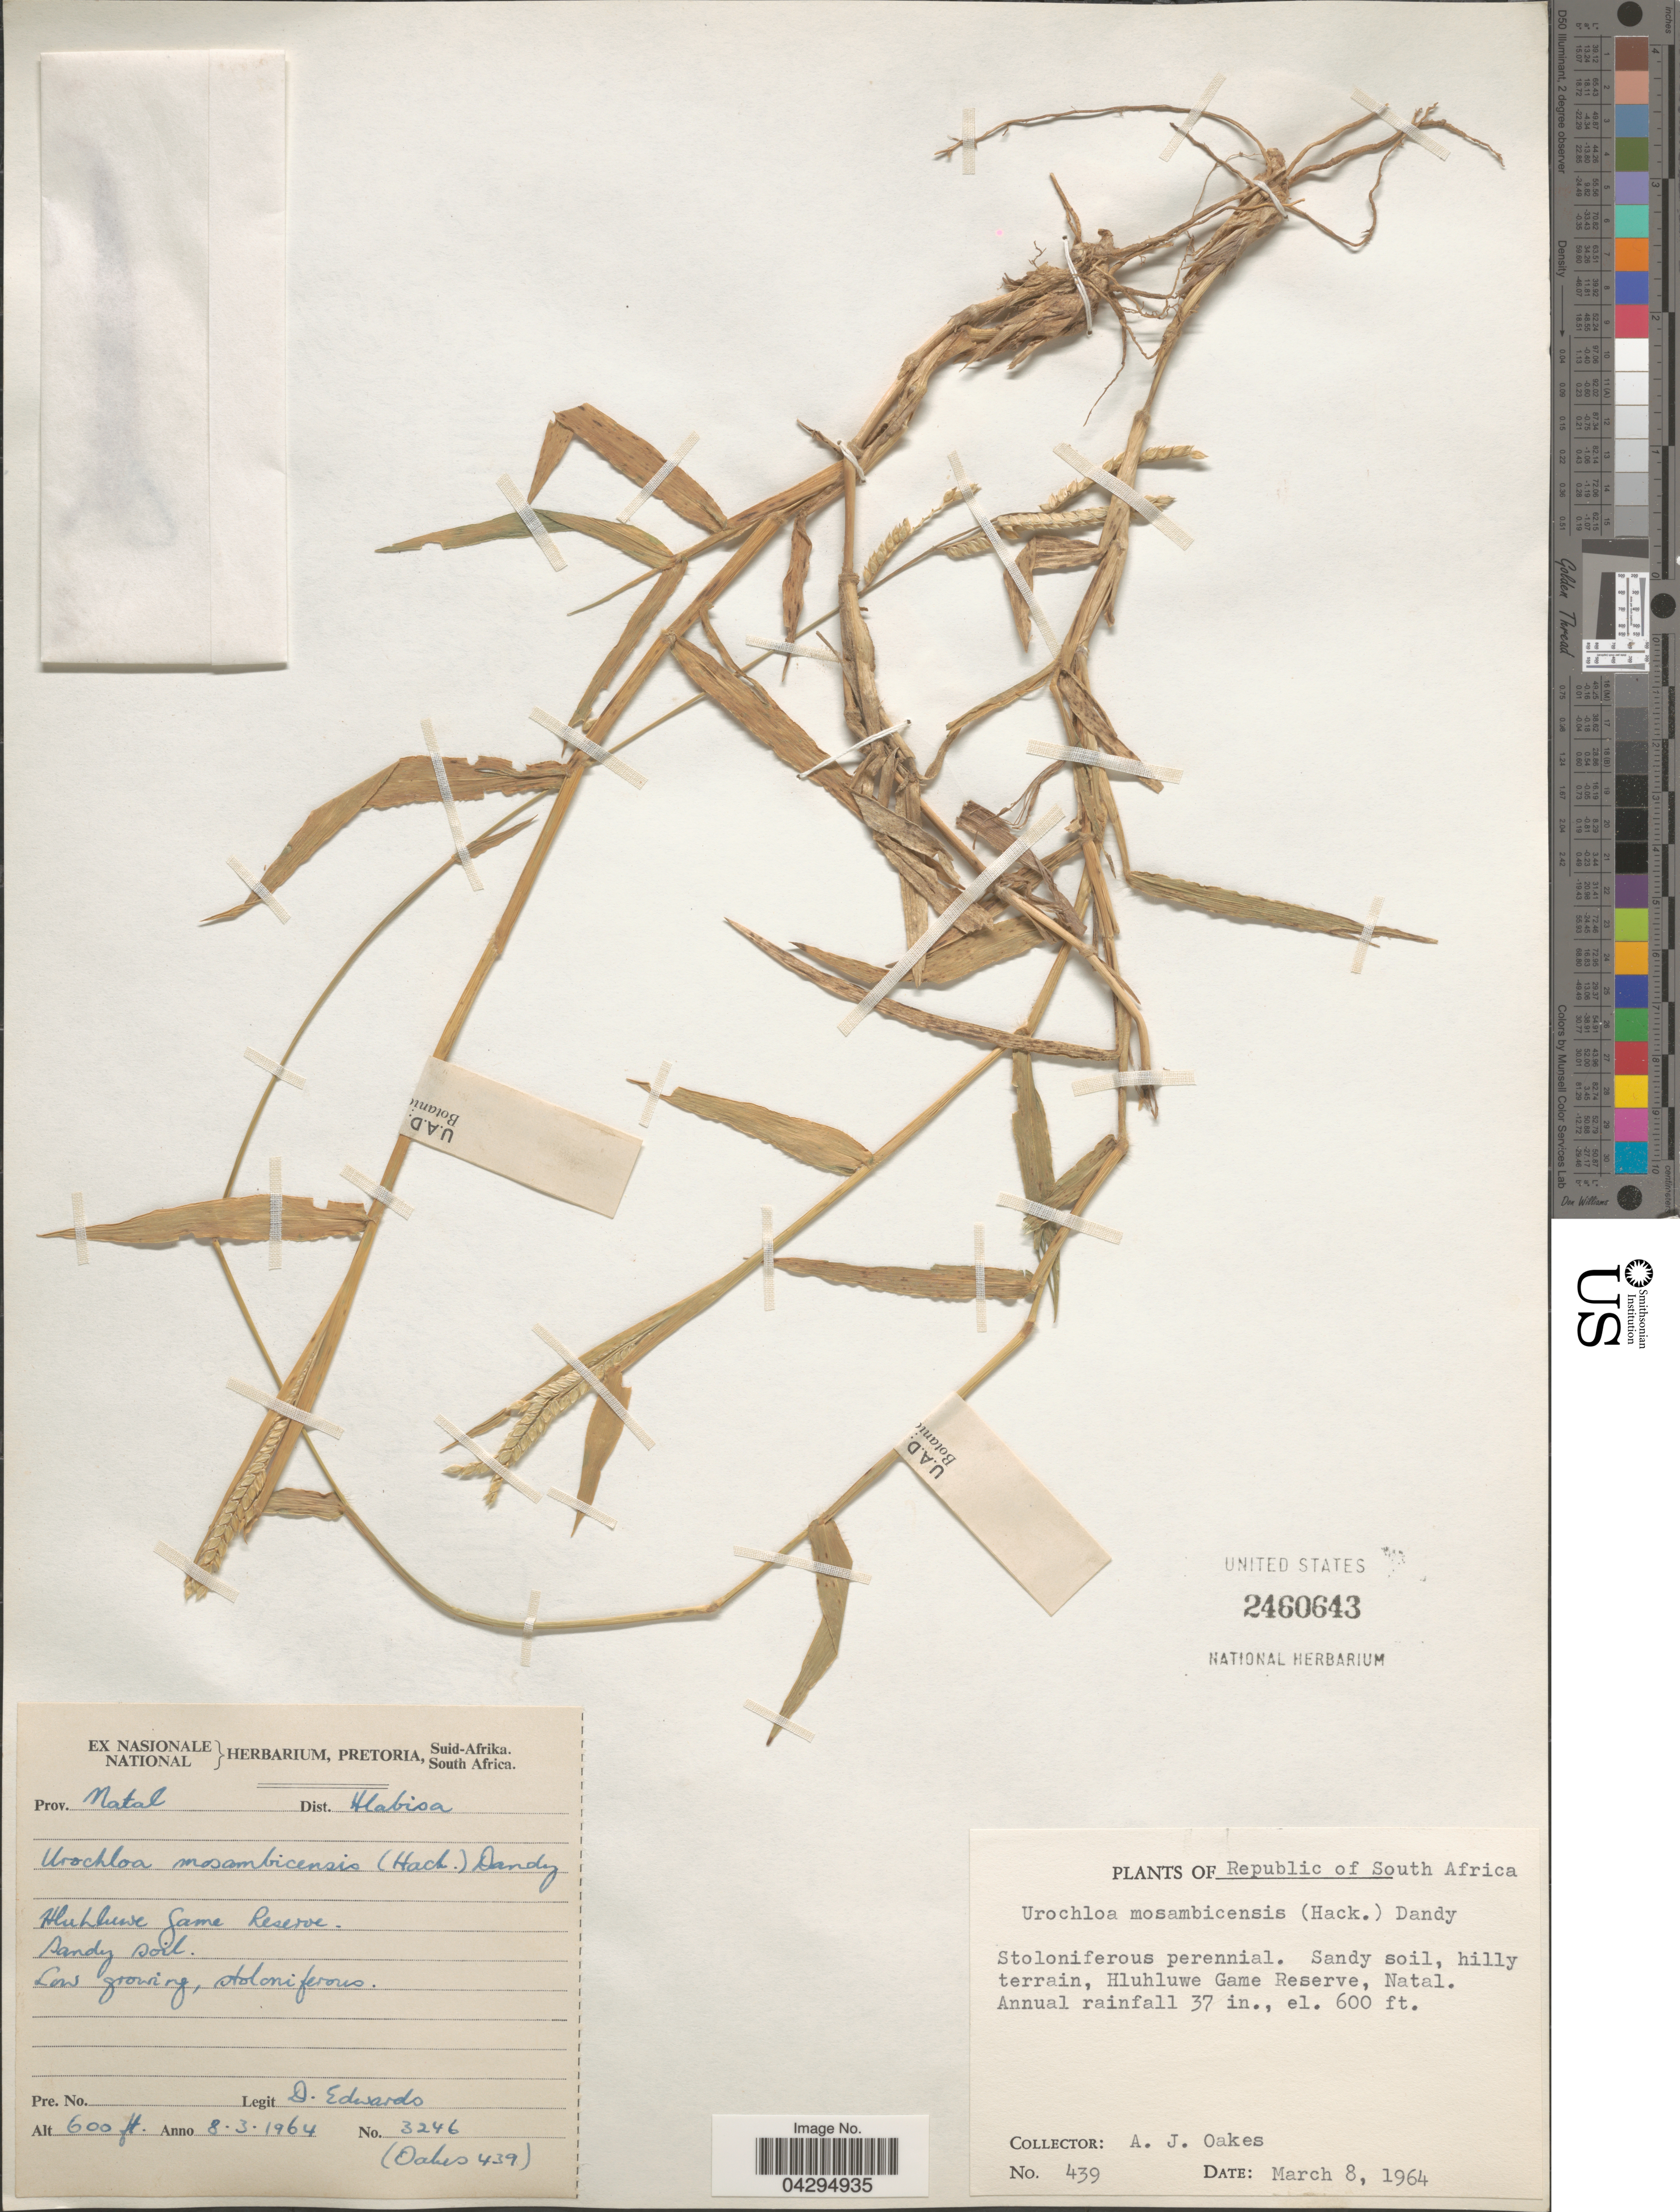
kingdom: Plantae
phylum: Tracheophyta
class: Liliopsida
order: Poales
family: Poaceae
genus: Urochloa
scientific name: Urochloa mosambicensis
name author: (Hack.) Dandy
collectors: A. Oakes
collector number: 439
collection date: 1964-03-08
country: South Africa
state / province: KwaZulu-Natal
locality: Prov. Natal. Dist. Hlabisa. Hluhluwe Game Reserve. Republic of South Africa.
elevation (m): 183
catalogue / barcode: US 2460643